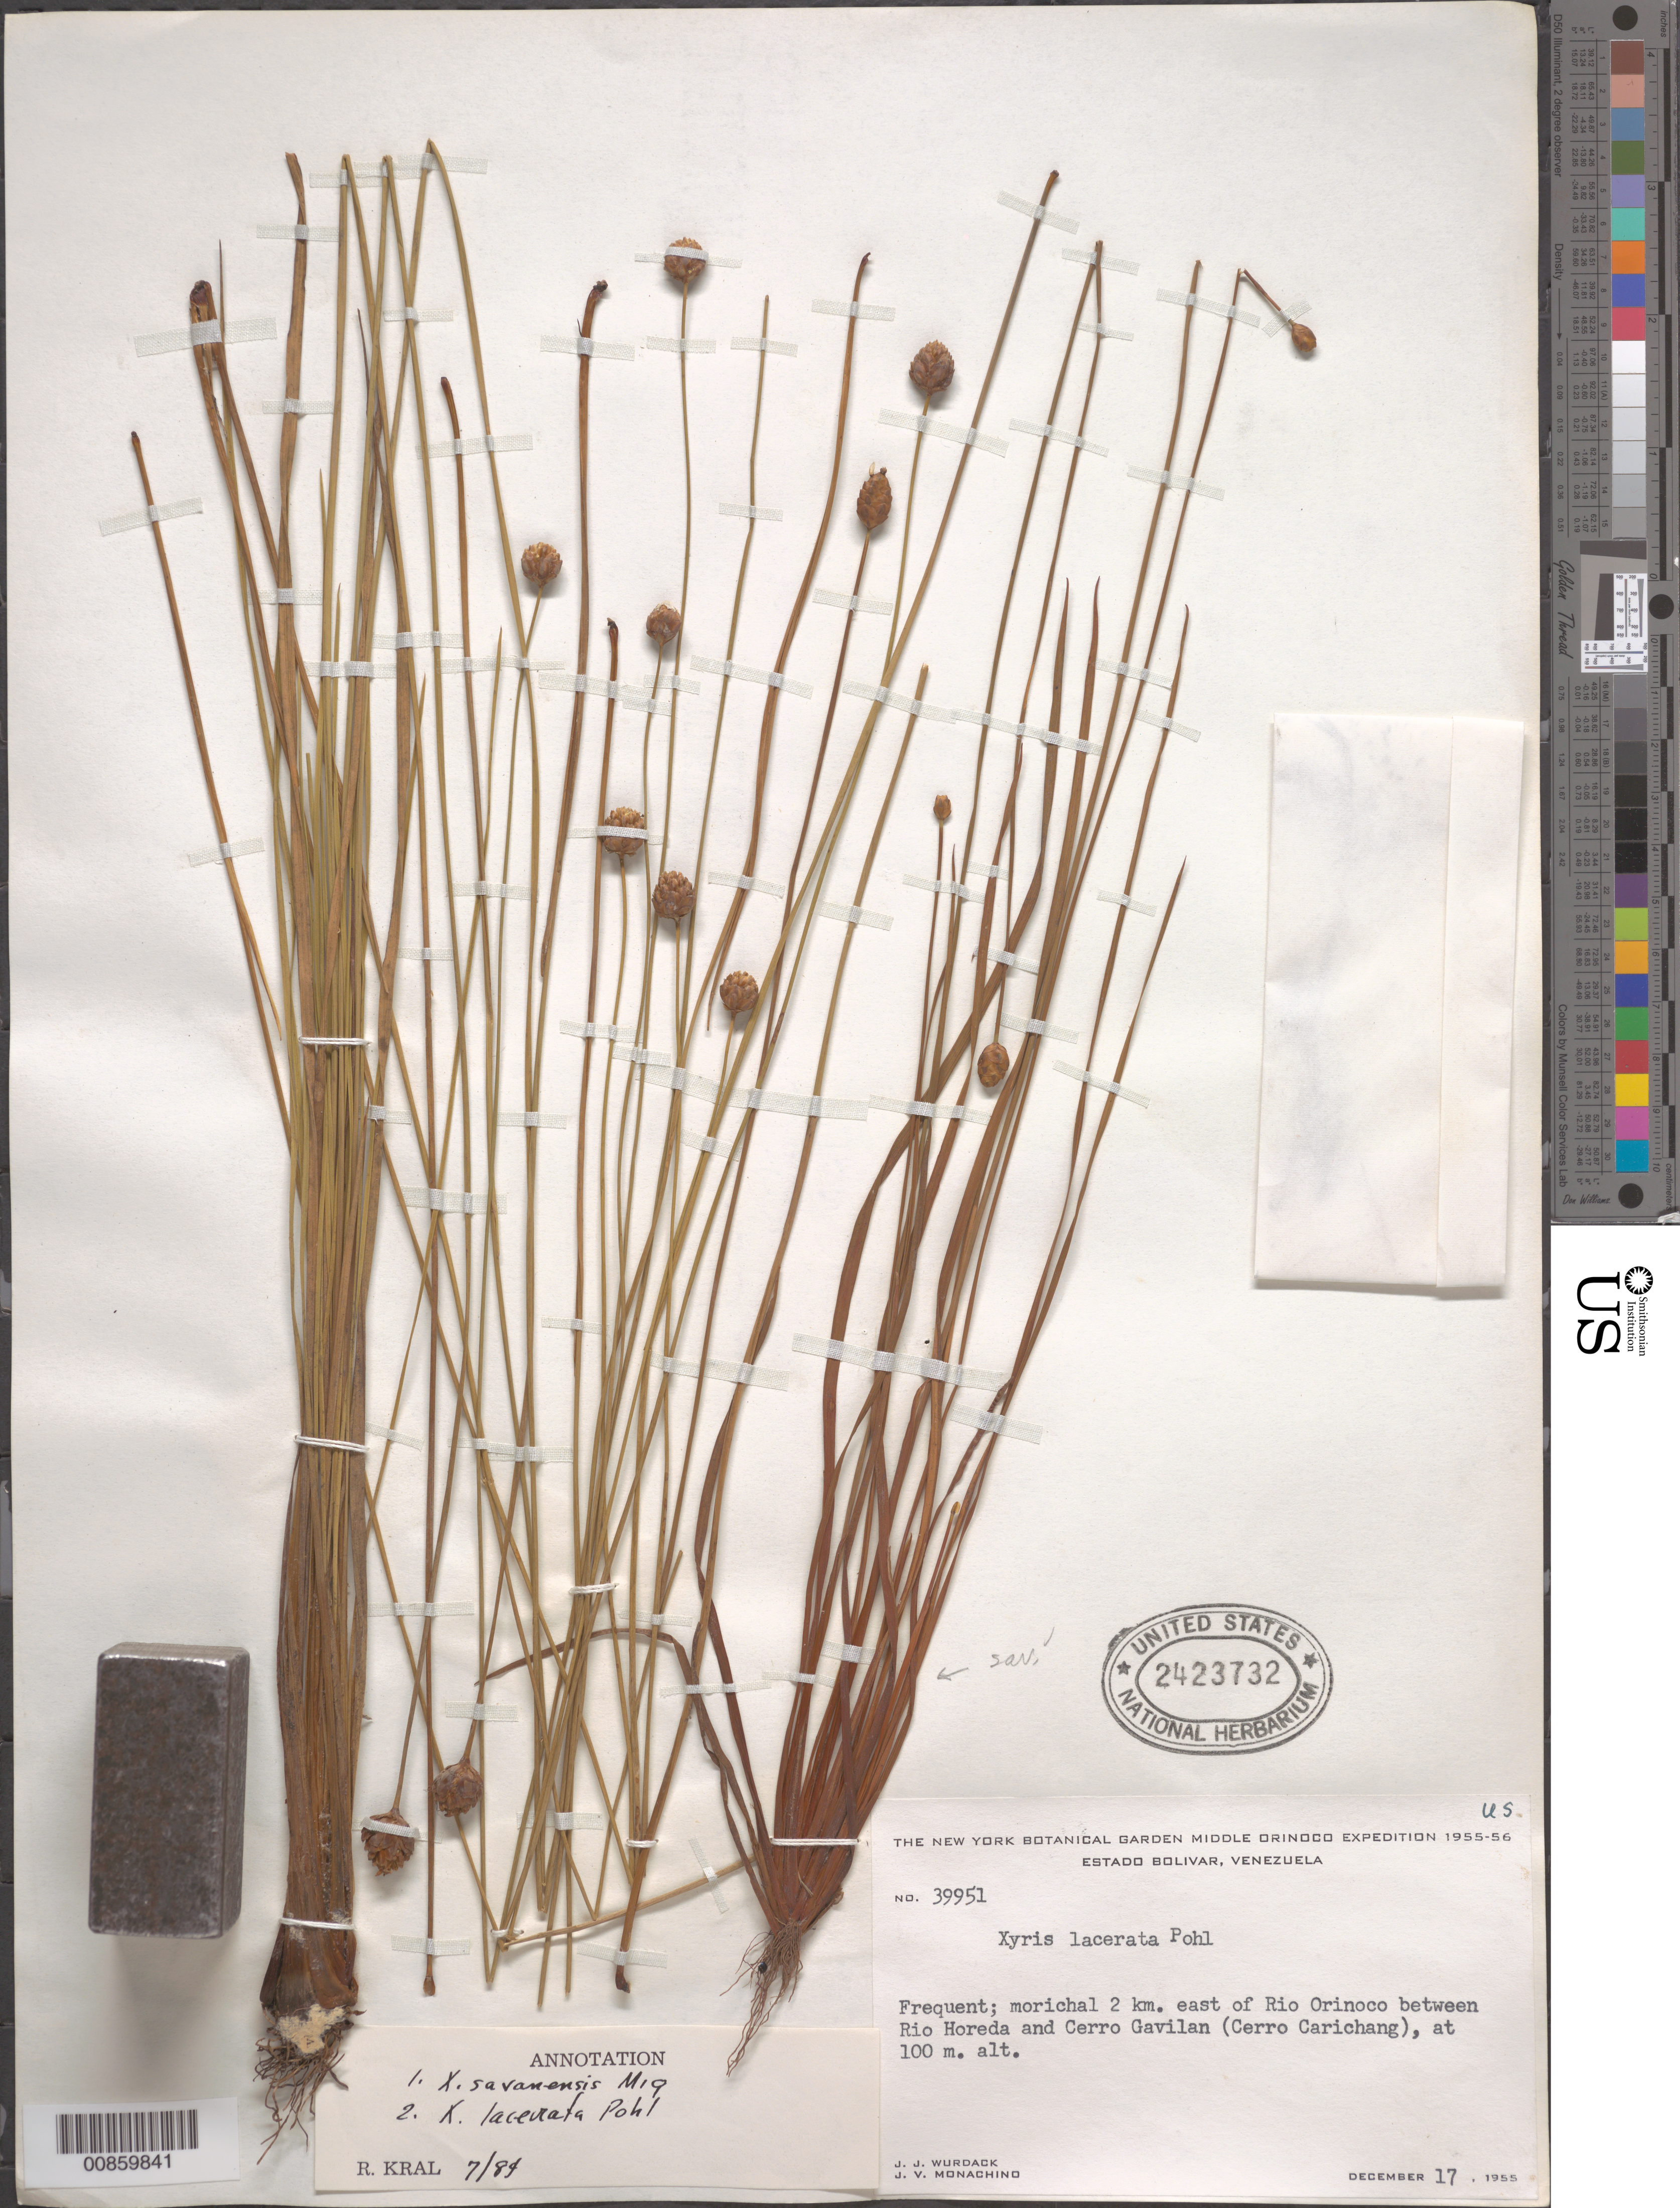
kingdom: Plantae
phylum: Tracheophyta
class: Liliopsida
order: Poales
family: Xyridaceae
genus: Xyris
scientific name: Xyris lacerata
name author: Pohl ex Seub.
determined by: Kral, Robert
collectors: J. J. Wurdack & J. V. Monachino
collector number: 39951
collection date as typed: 17-Dec-55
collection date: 1955-12-17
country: Venezuela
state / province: Bolívar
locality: Río Orinoco, 2 km E, between mouth of Río Horeda and Cerro Gavilan (Cerro Carichana)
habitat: Morichal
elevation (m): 100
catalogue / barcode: US 2423732